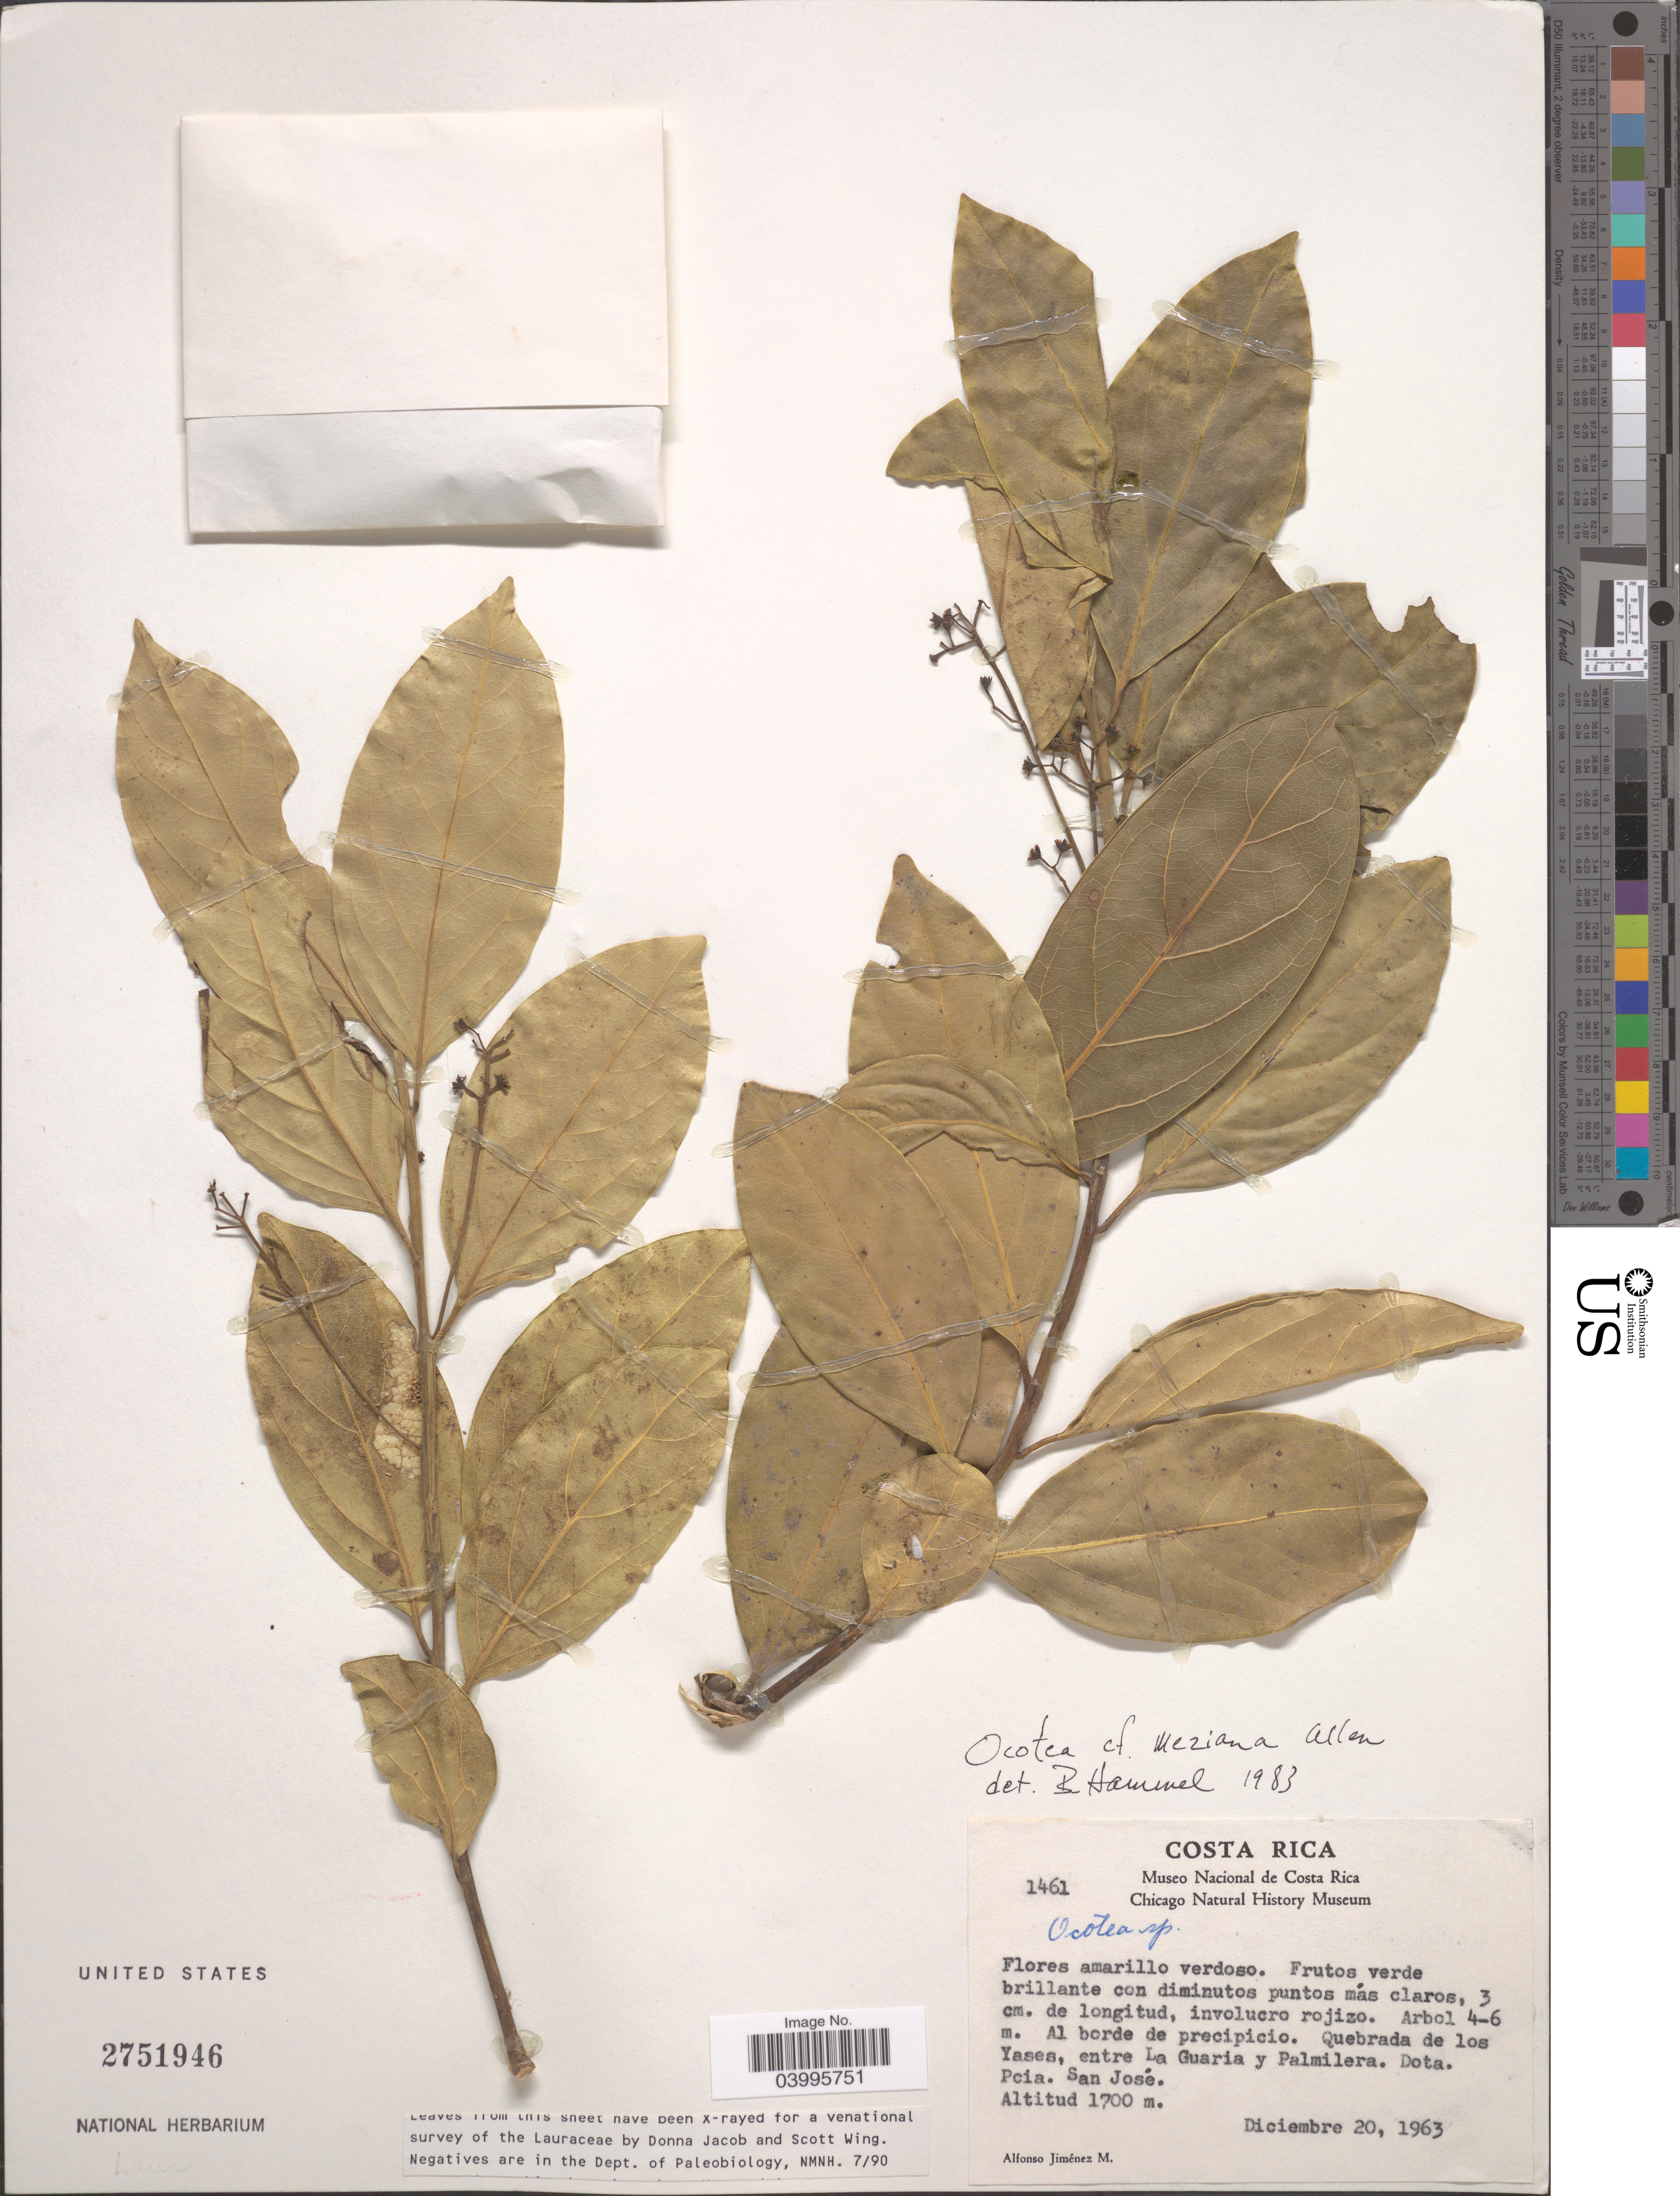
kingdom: Plantae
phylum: Tracheophyta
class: Magnoliopsida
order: Laurales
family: Lauraceae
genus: Ocotea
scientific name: Ocotea meziana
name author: C.K. Allen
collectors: A. Jiménez M.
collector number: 1461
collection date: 1963-12-20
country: Costa Rica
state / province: San José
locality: Al borde de precipicio. Quebrada de los Yases, entre La Guaria y Palmilera. Dota. Pcia. San José.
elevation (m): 1700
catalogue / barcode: US 2751946